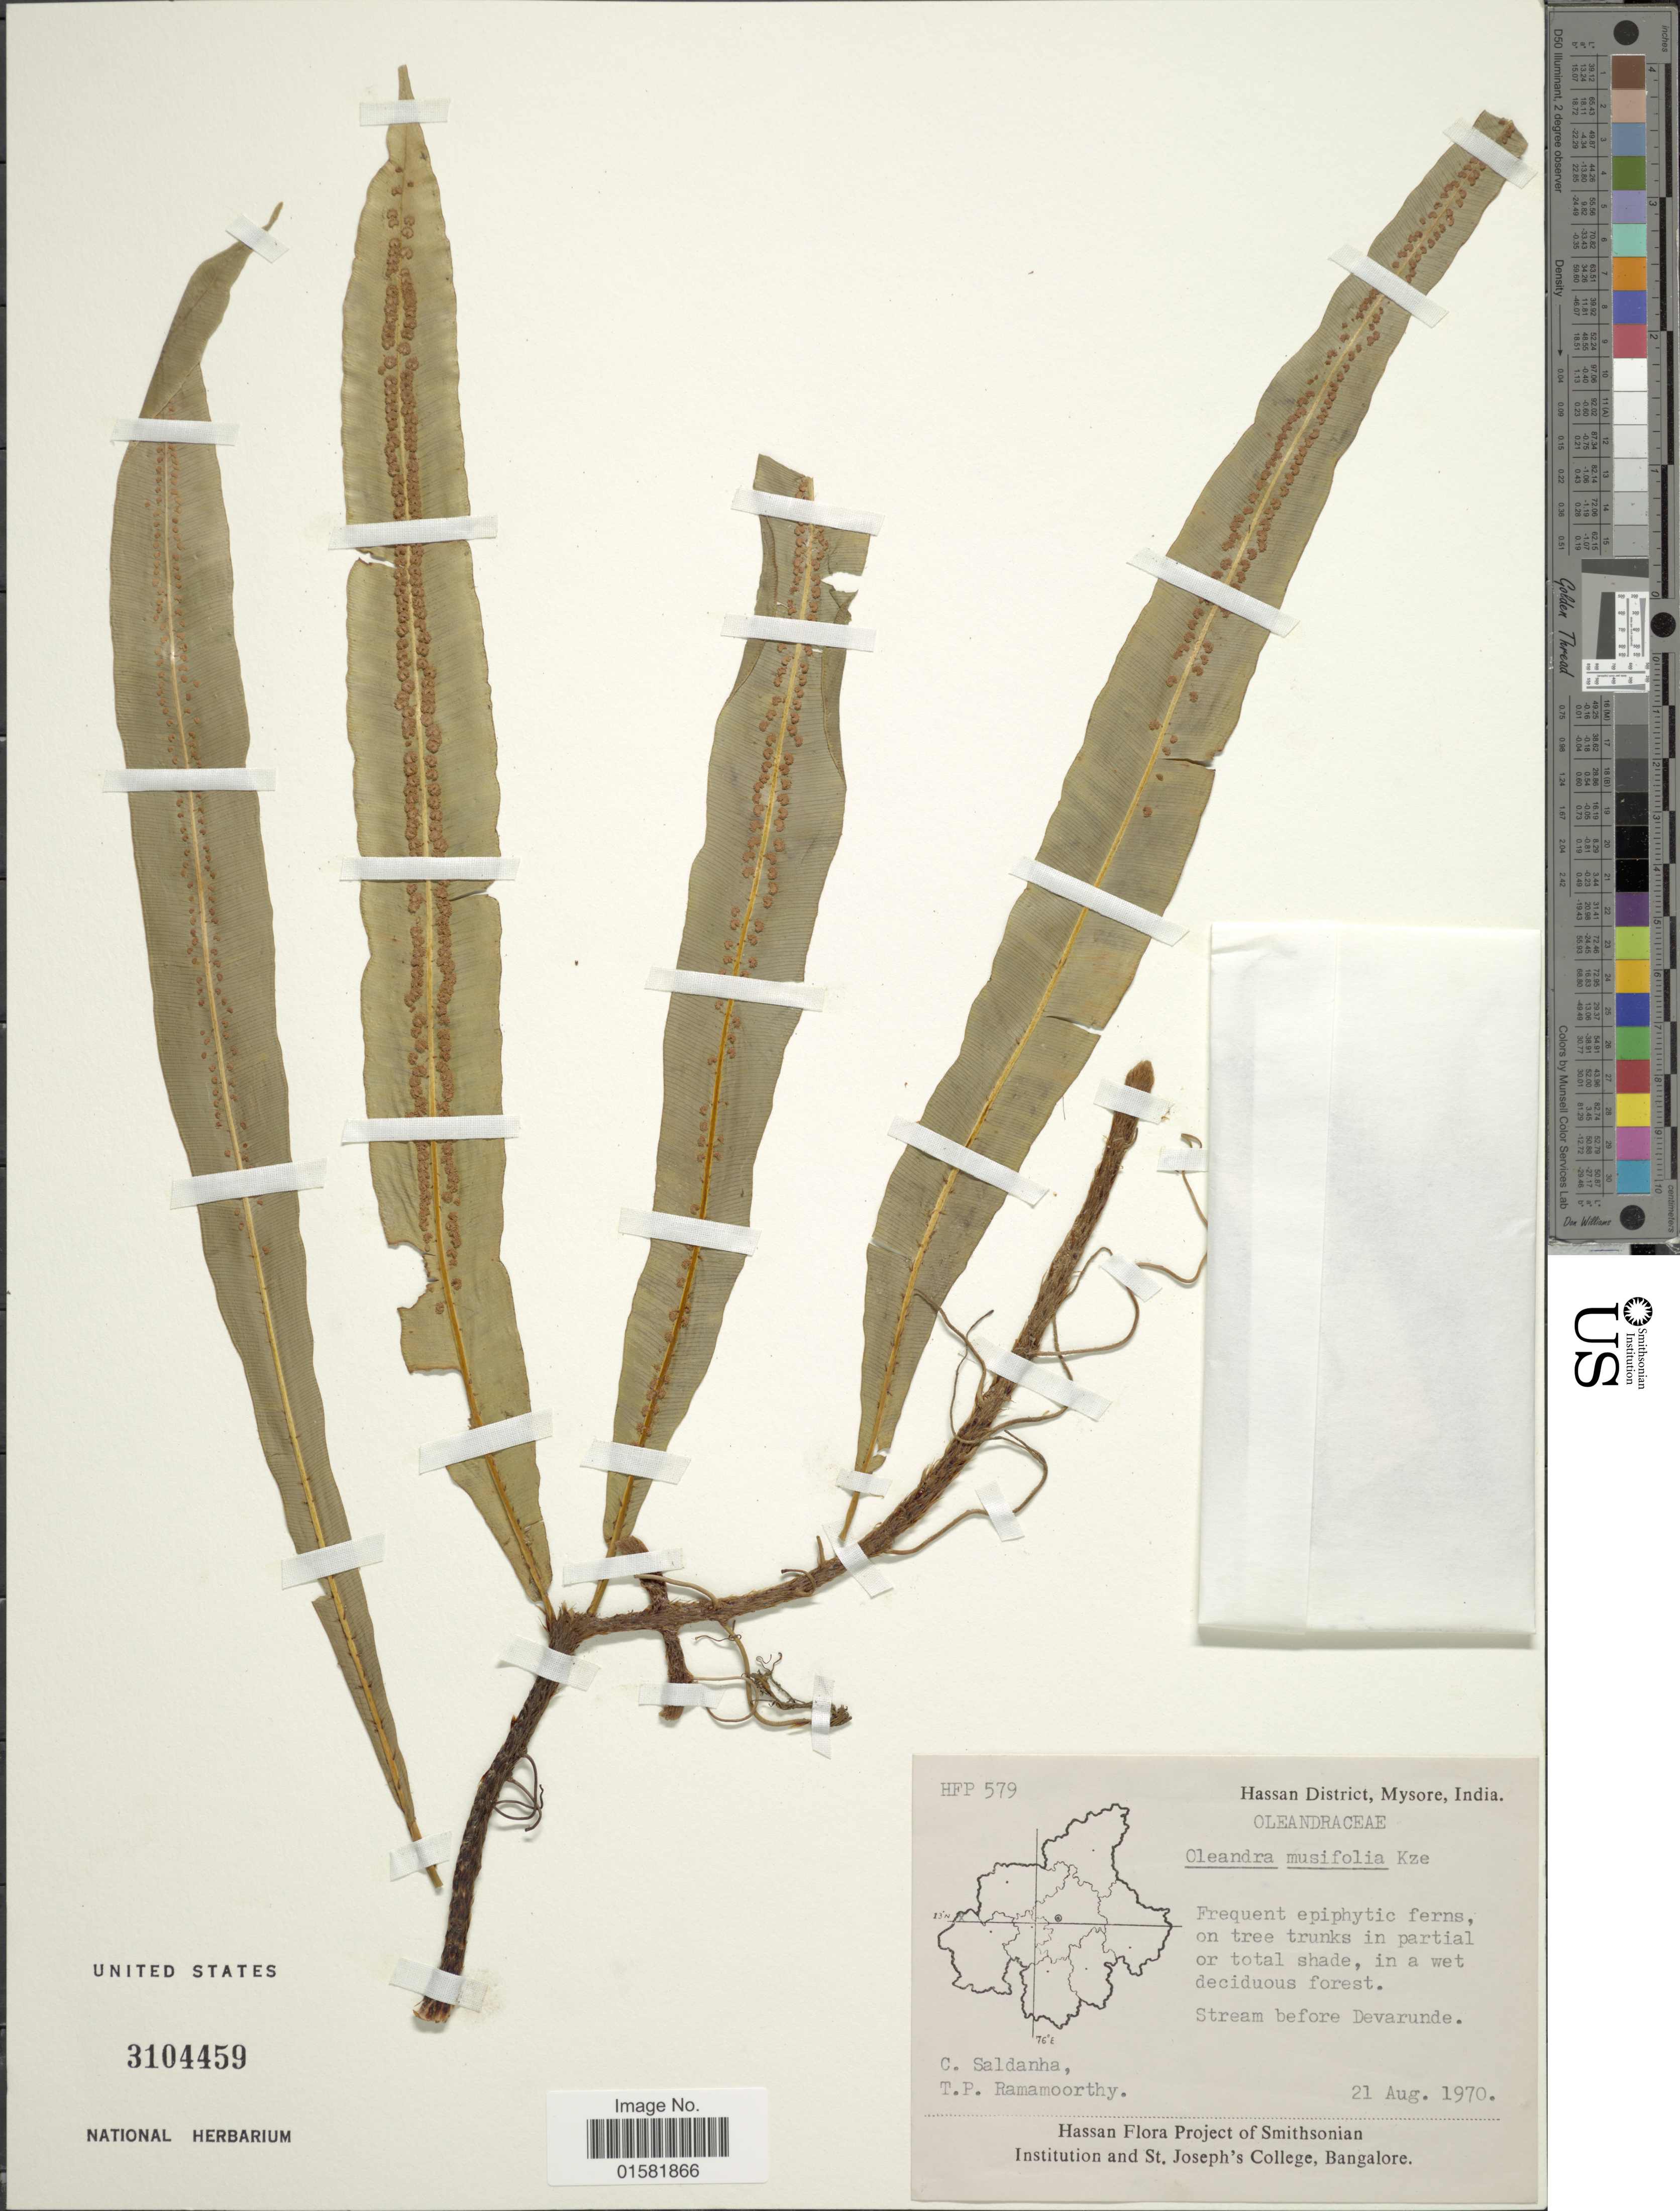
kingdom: Plantae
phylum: Tracheophyta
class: Polypodiopsida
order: Polypodiales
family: Oleandraceae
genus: Oleandra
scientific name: Oleandra musifolia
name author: (Bedd.) C. Presl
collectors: C. Saldanha & T. P. Ramamoorthy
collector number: HFP 579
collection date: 1970-08-21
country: India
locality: Hassan District, Mysore, India, stream before Devarunde.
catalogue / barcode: US 3104459